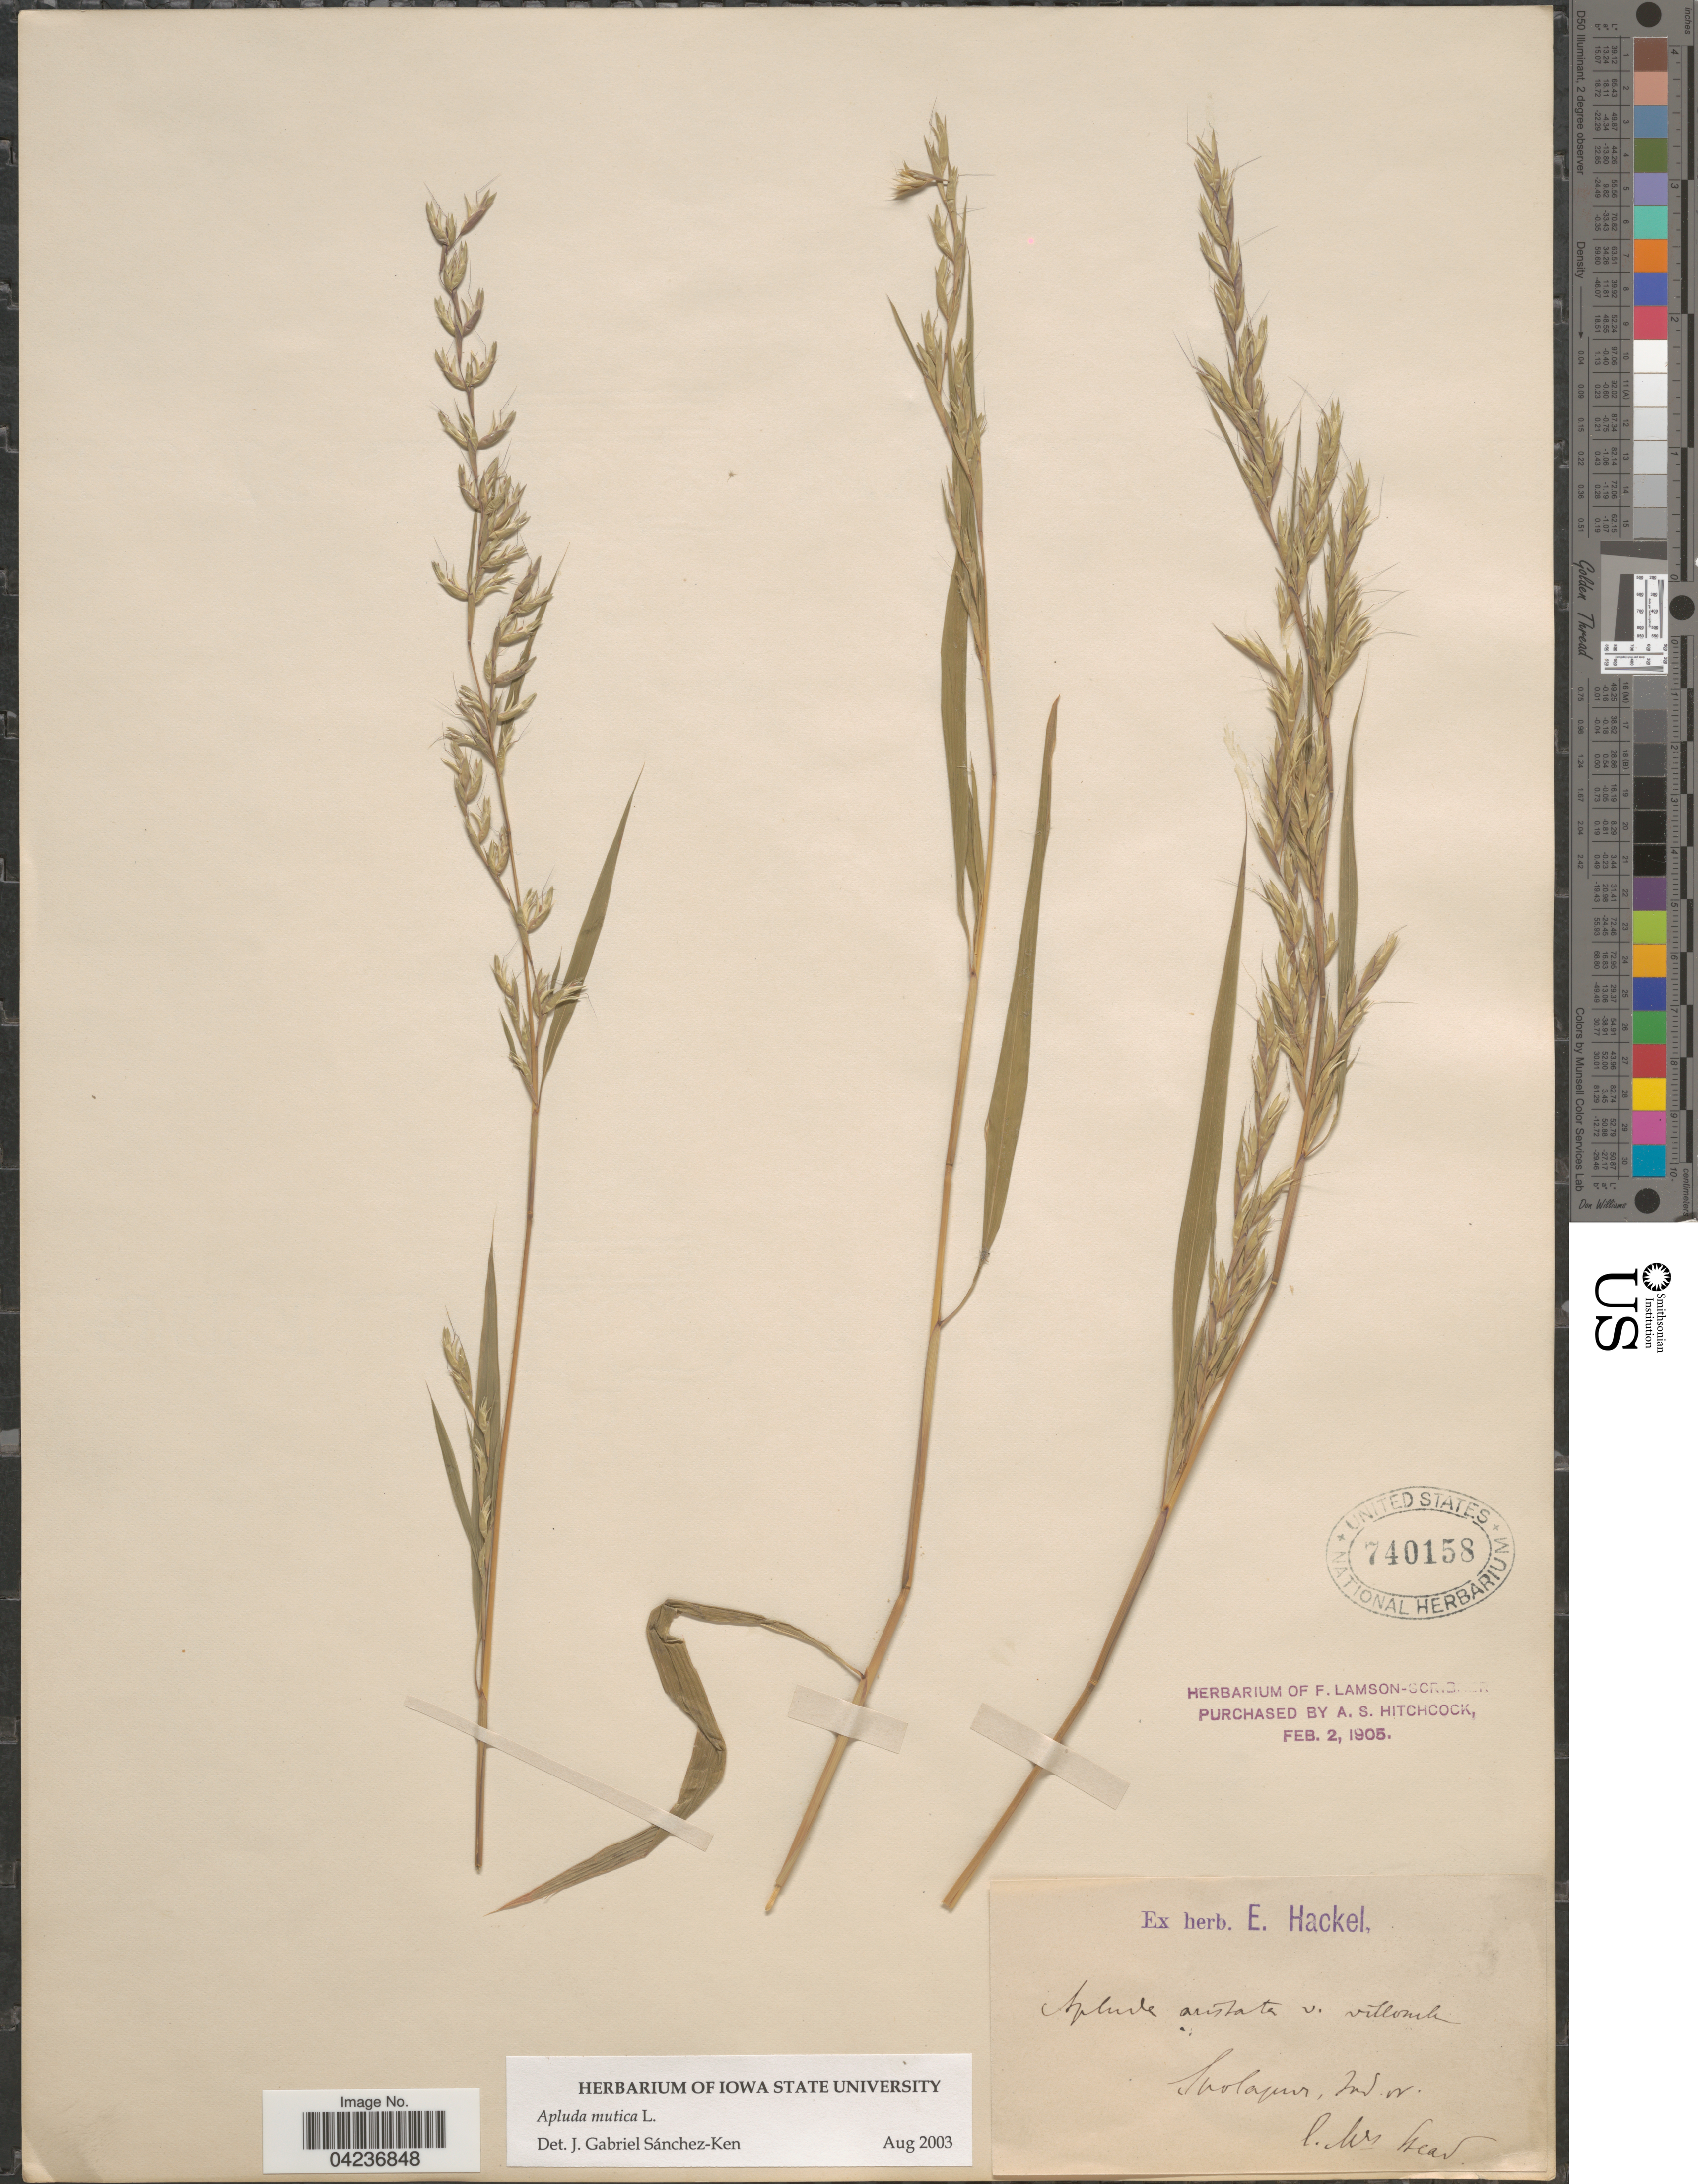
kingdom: Plantae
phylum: Tracheophyta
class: Liliopsida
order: Poales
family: Poaceae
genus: Apluda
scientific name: Apluda mutica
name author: L.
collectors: Mead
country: India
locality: Sholapur, Ind. or.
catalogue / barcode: US 740158